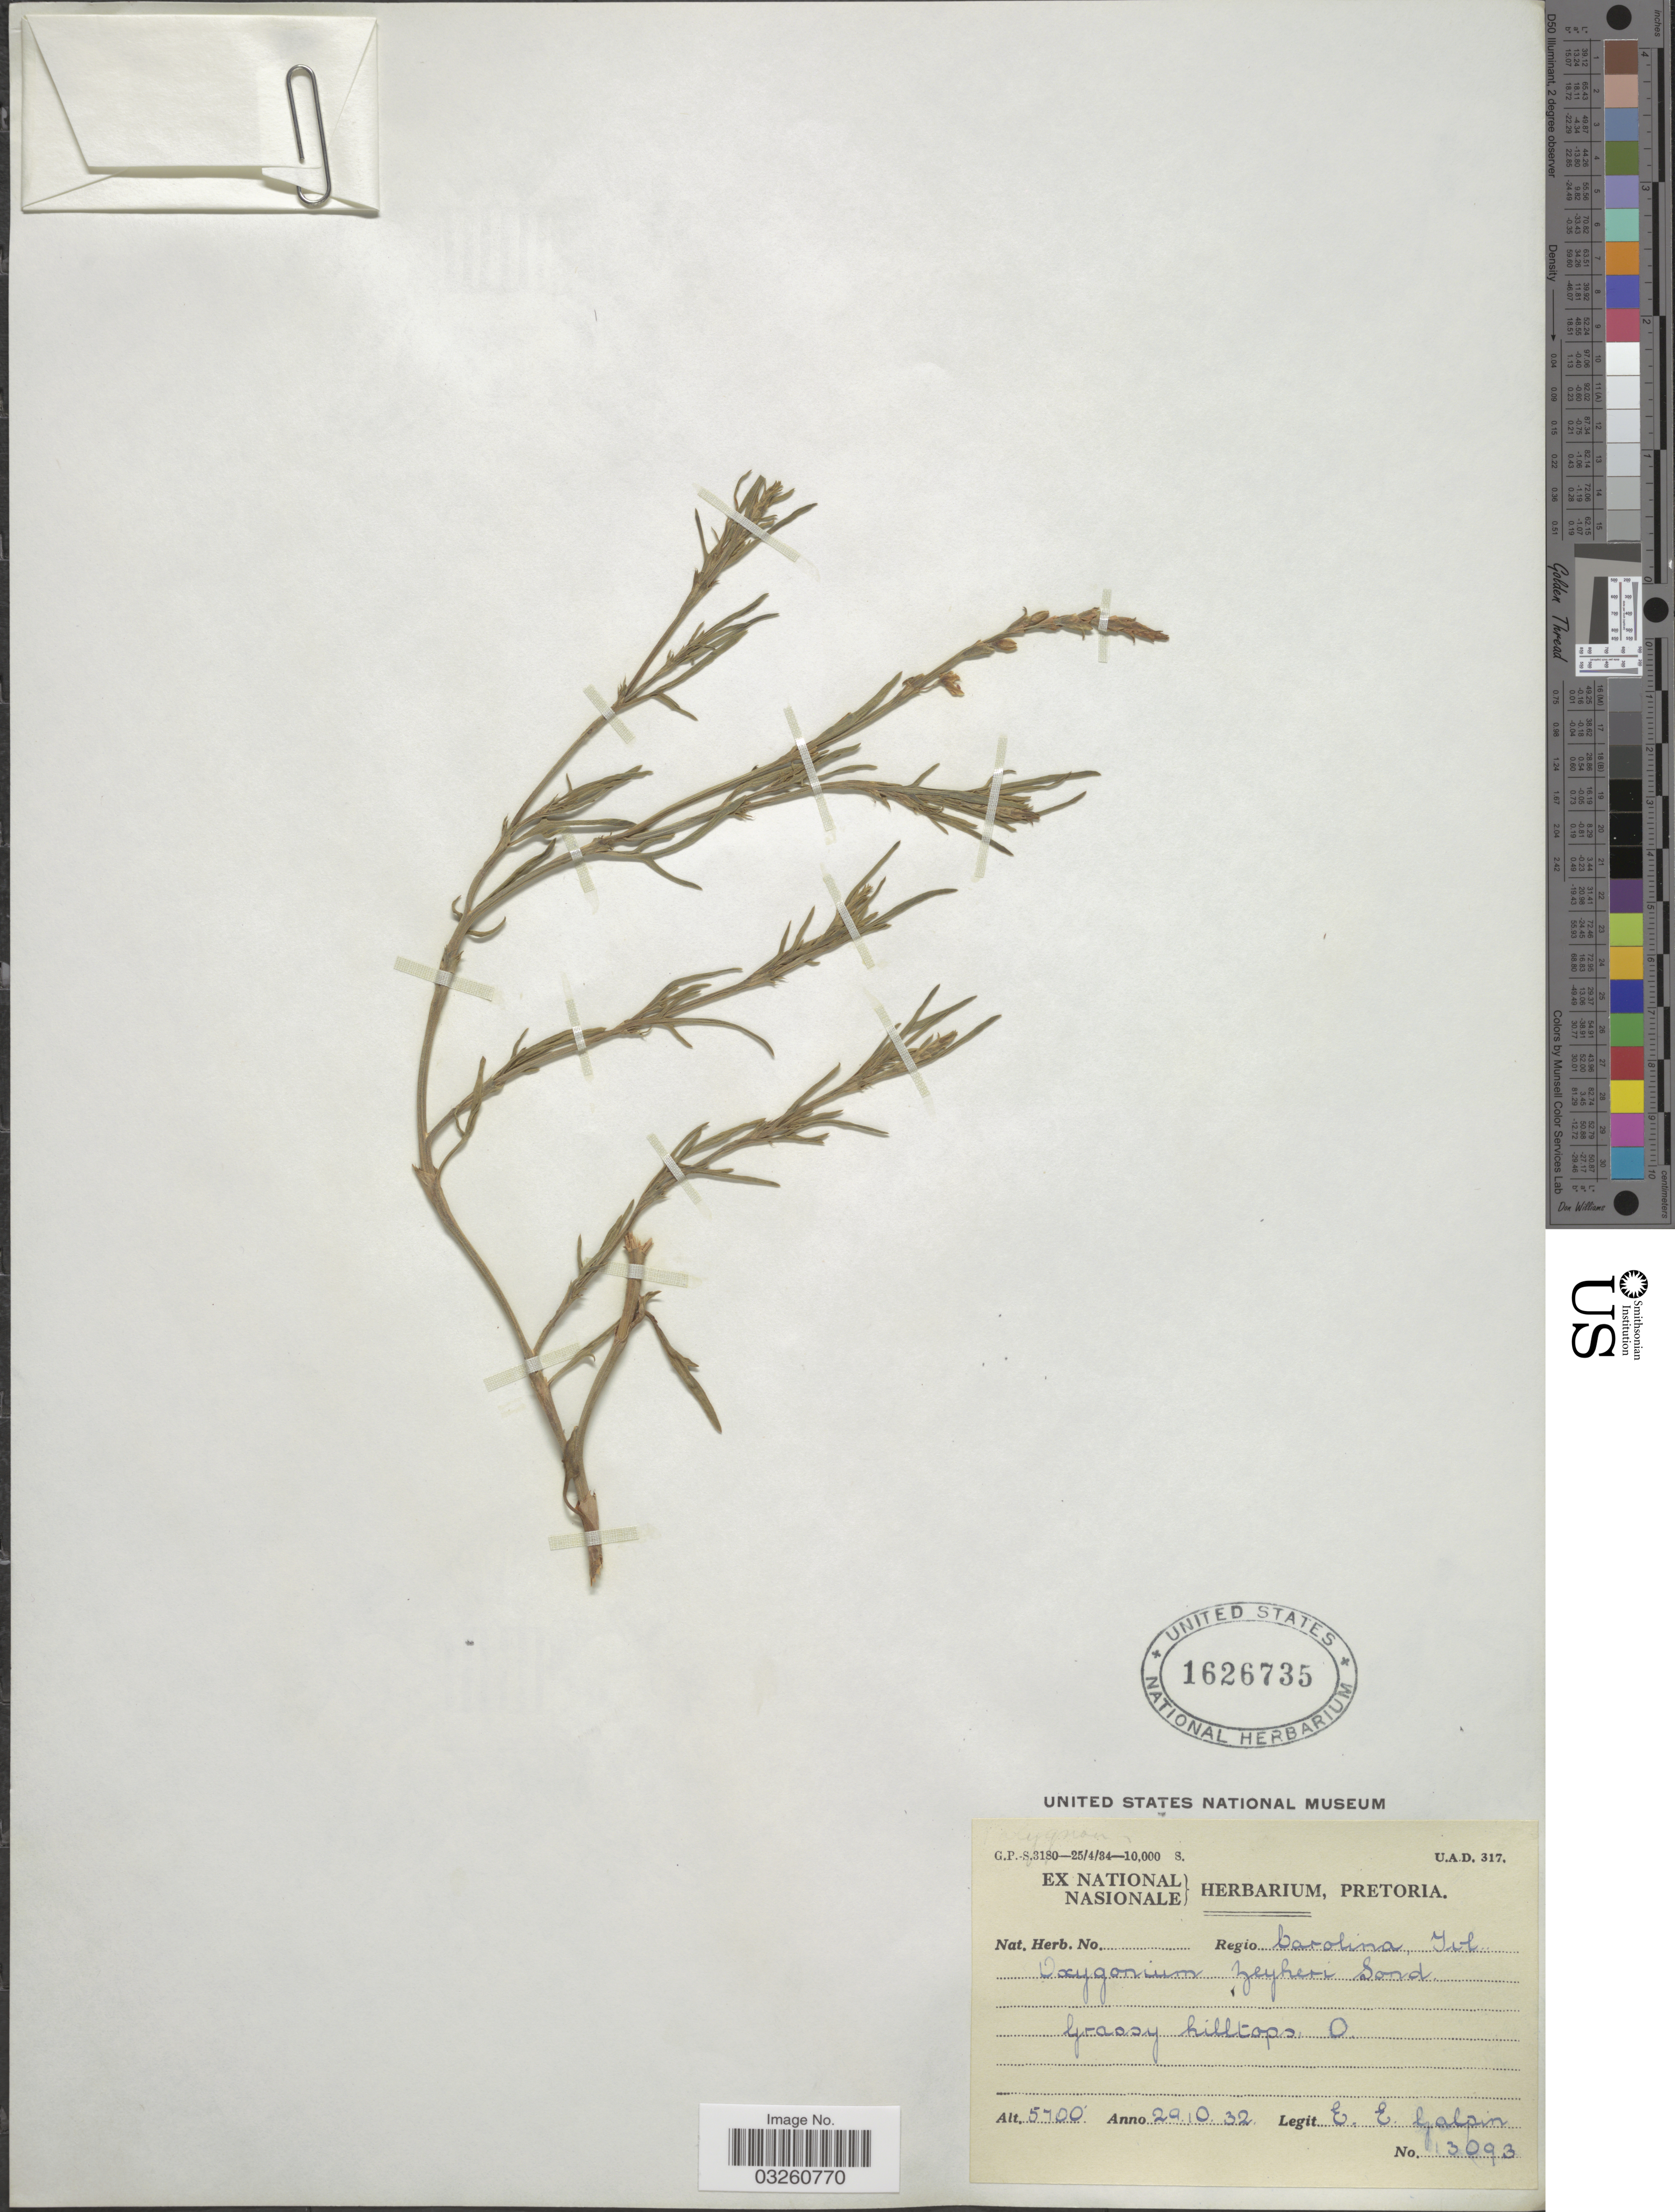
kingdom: Plantae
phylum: Tracheophyta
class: Magnoliopsida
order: Caryophyllales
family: Polygonaceae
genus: Oxygonum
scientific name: Oxygonum zeyheri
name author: Sond.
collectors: E. Galpin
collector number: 13093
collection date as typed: Transcribed d/m/y: 29/10/32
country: South Africa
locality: Regio Carolina, Tvl. Grassy hilltops, O.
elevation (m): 1737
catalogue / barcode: US 1626735